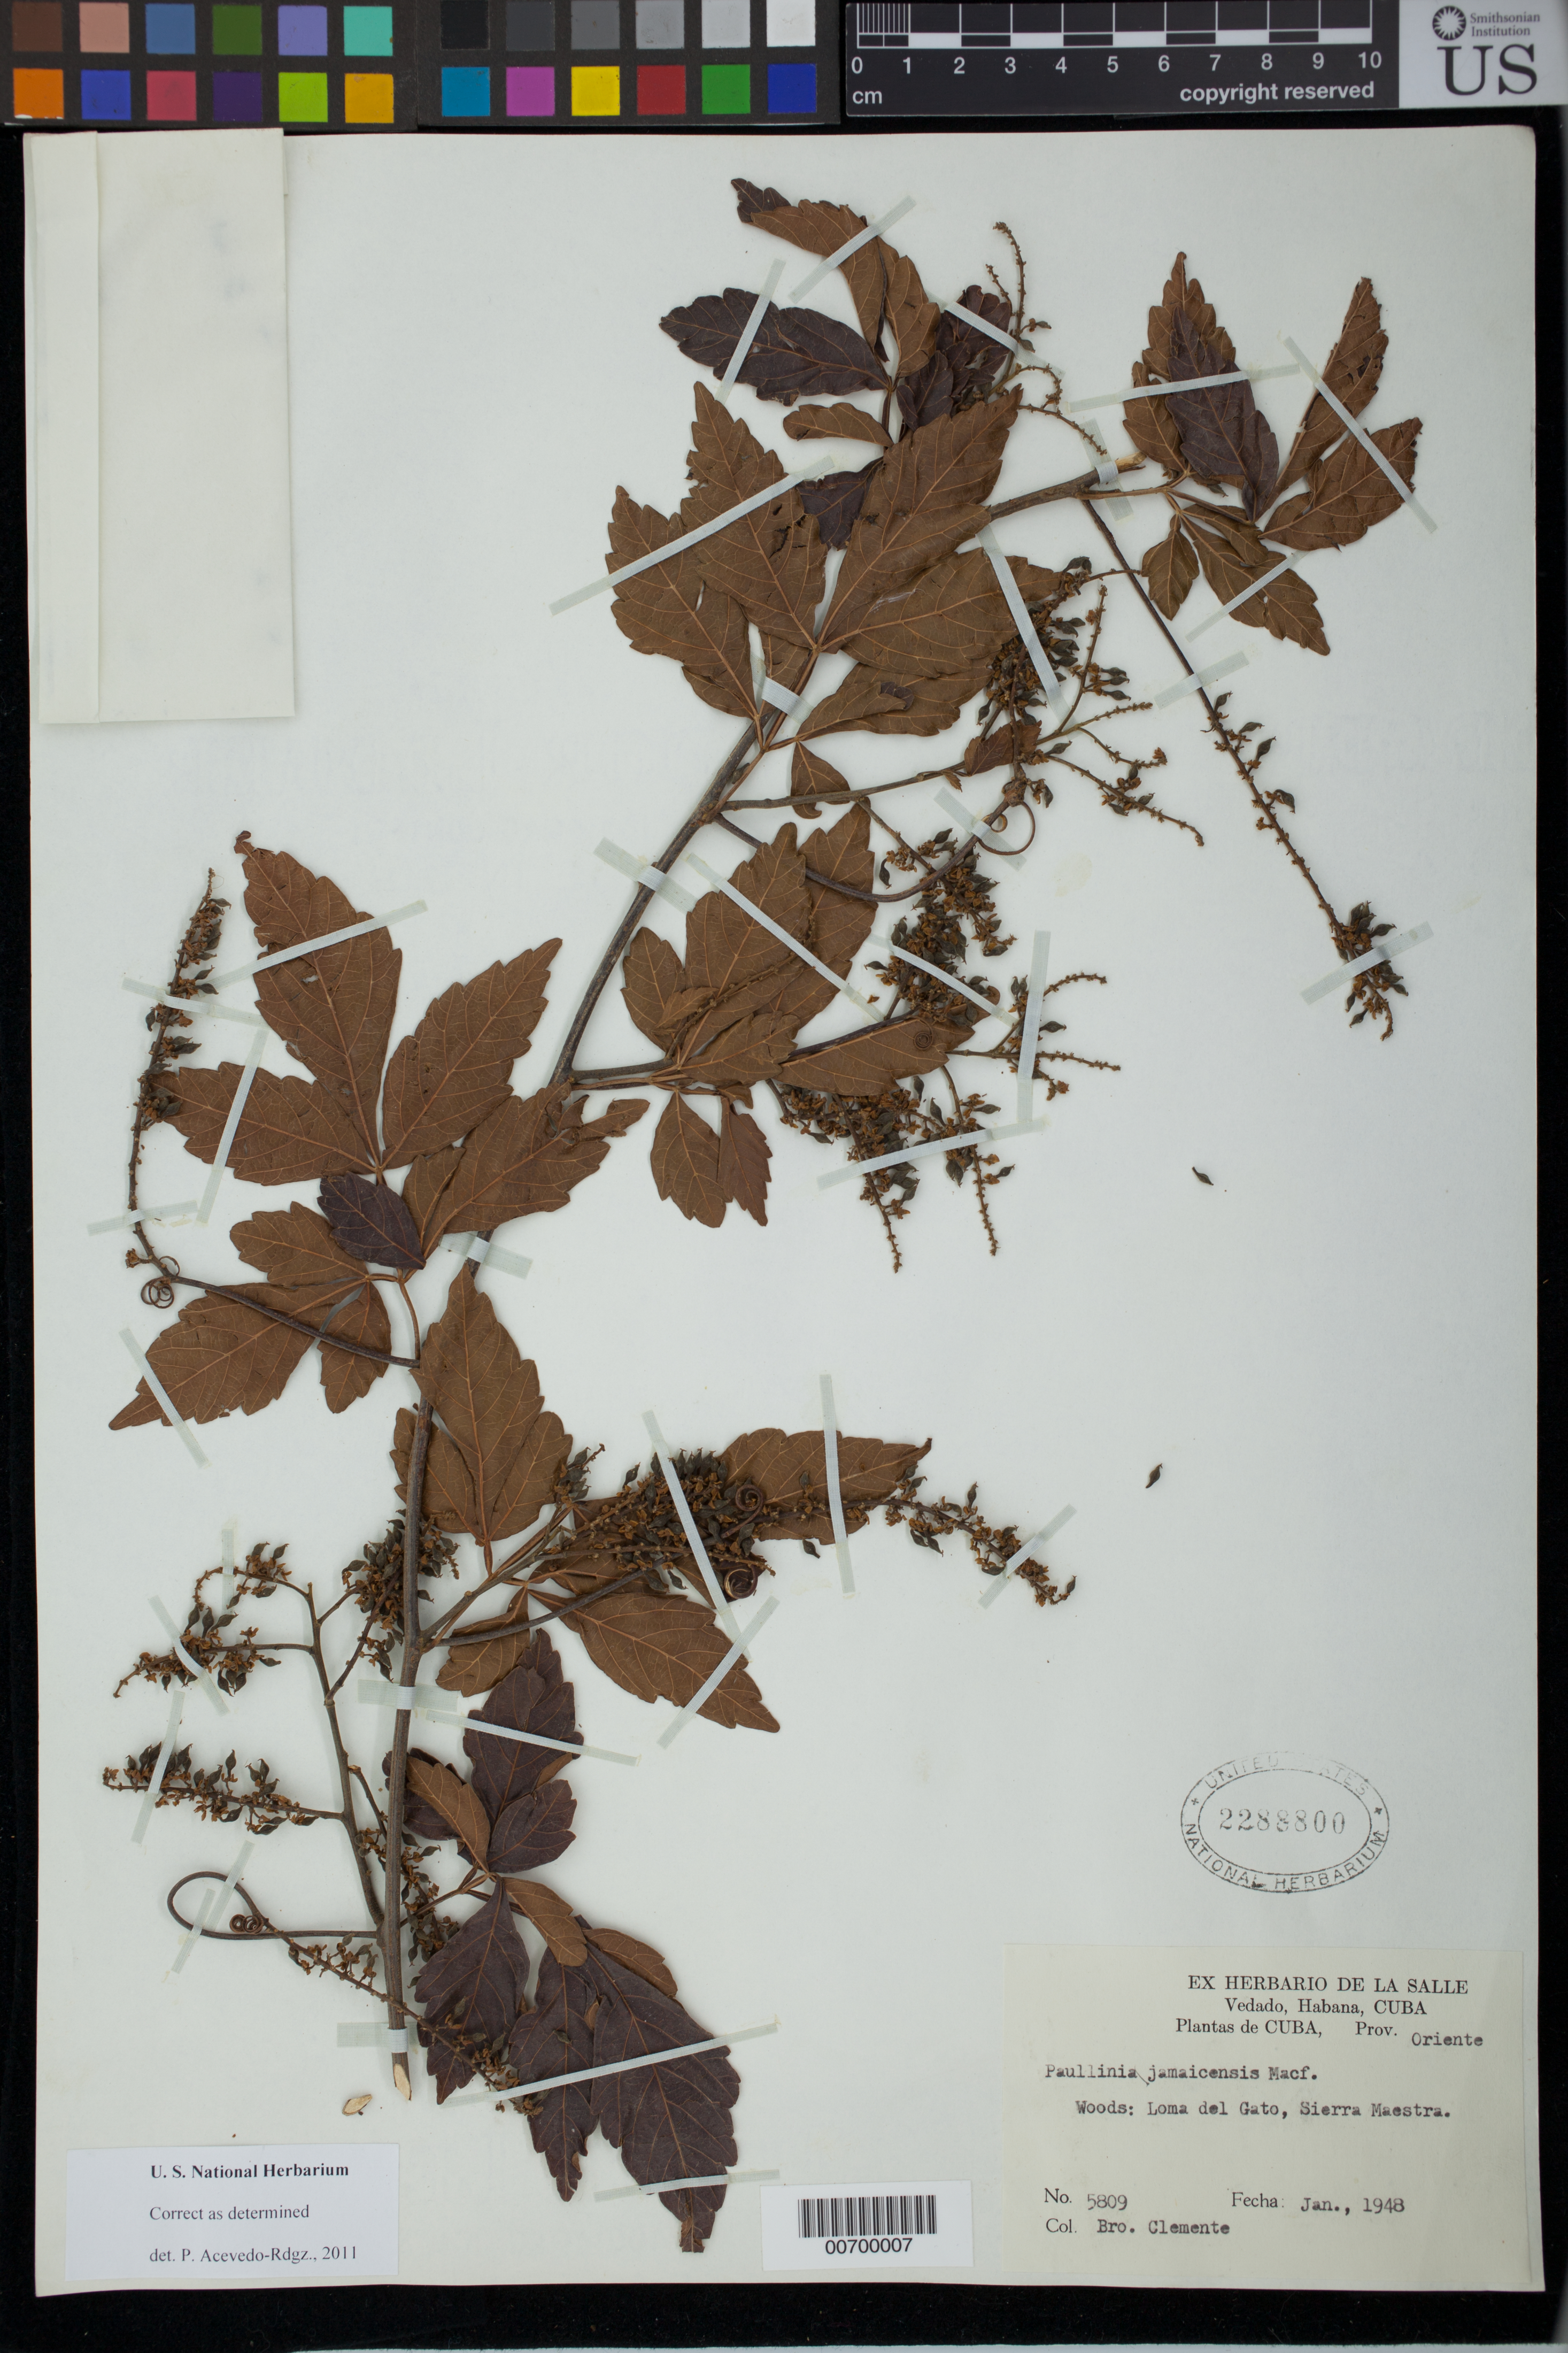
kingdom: Plantae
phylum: Tracheophyta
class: Magnoliopsida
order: Sapindales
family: Sapindaceae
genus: Paullinia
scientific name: Paullinia jamaicensis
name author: Macfad.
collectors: Bro. Clemente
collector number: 5809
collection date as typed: Jan 1948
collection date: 1948-01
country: Cuba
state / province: Oriente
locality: Loma del Gato, Sierra Maestra.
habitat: Woods.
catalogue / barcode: US 2288800